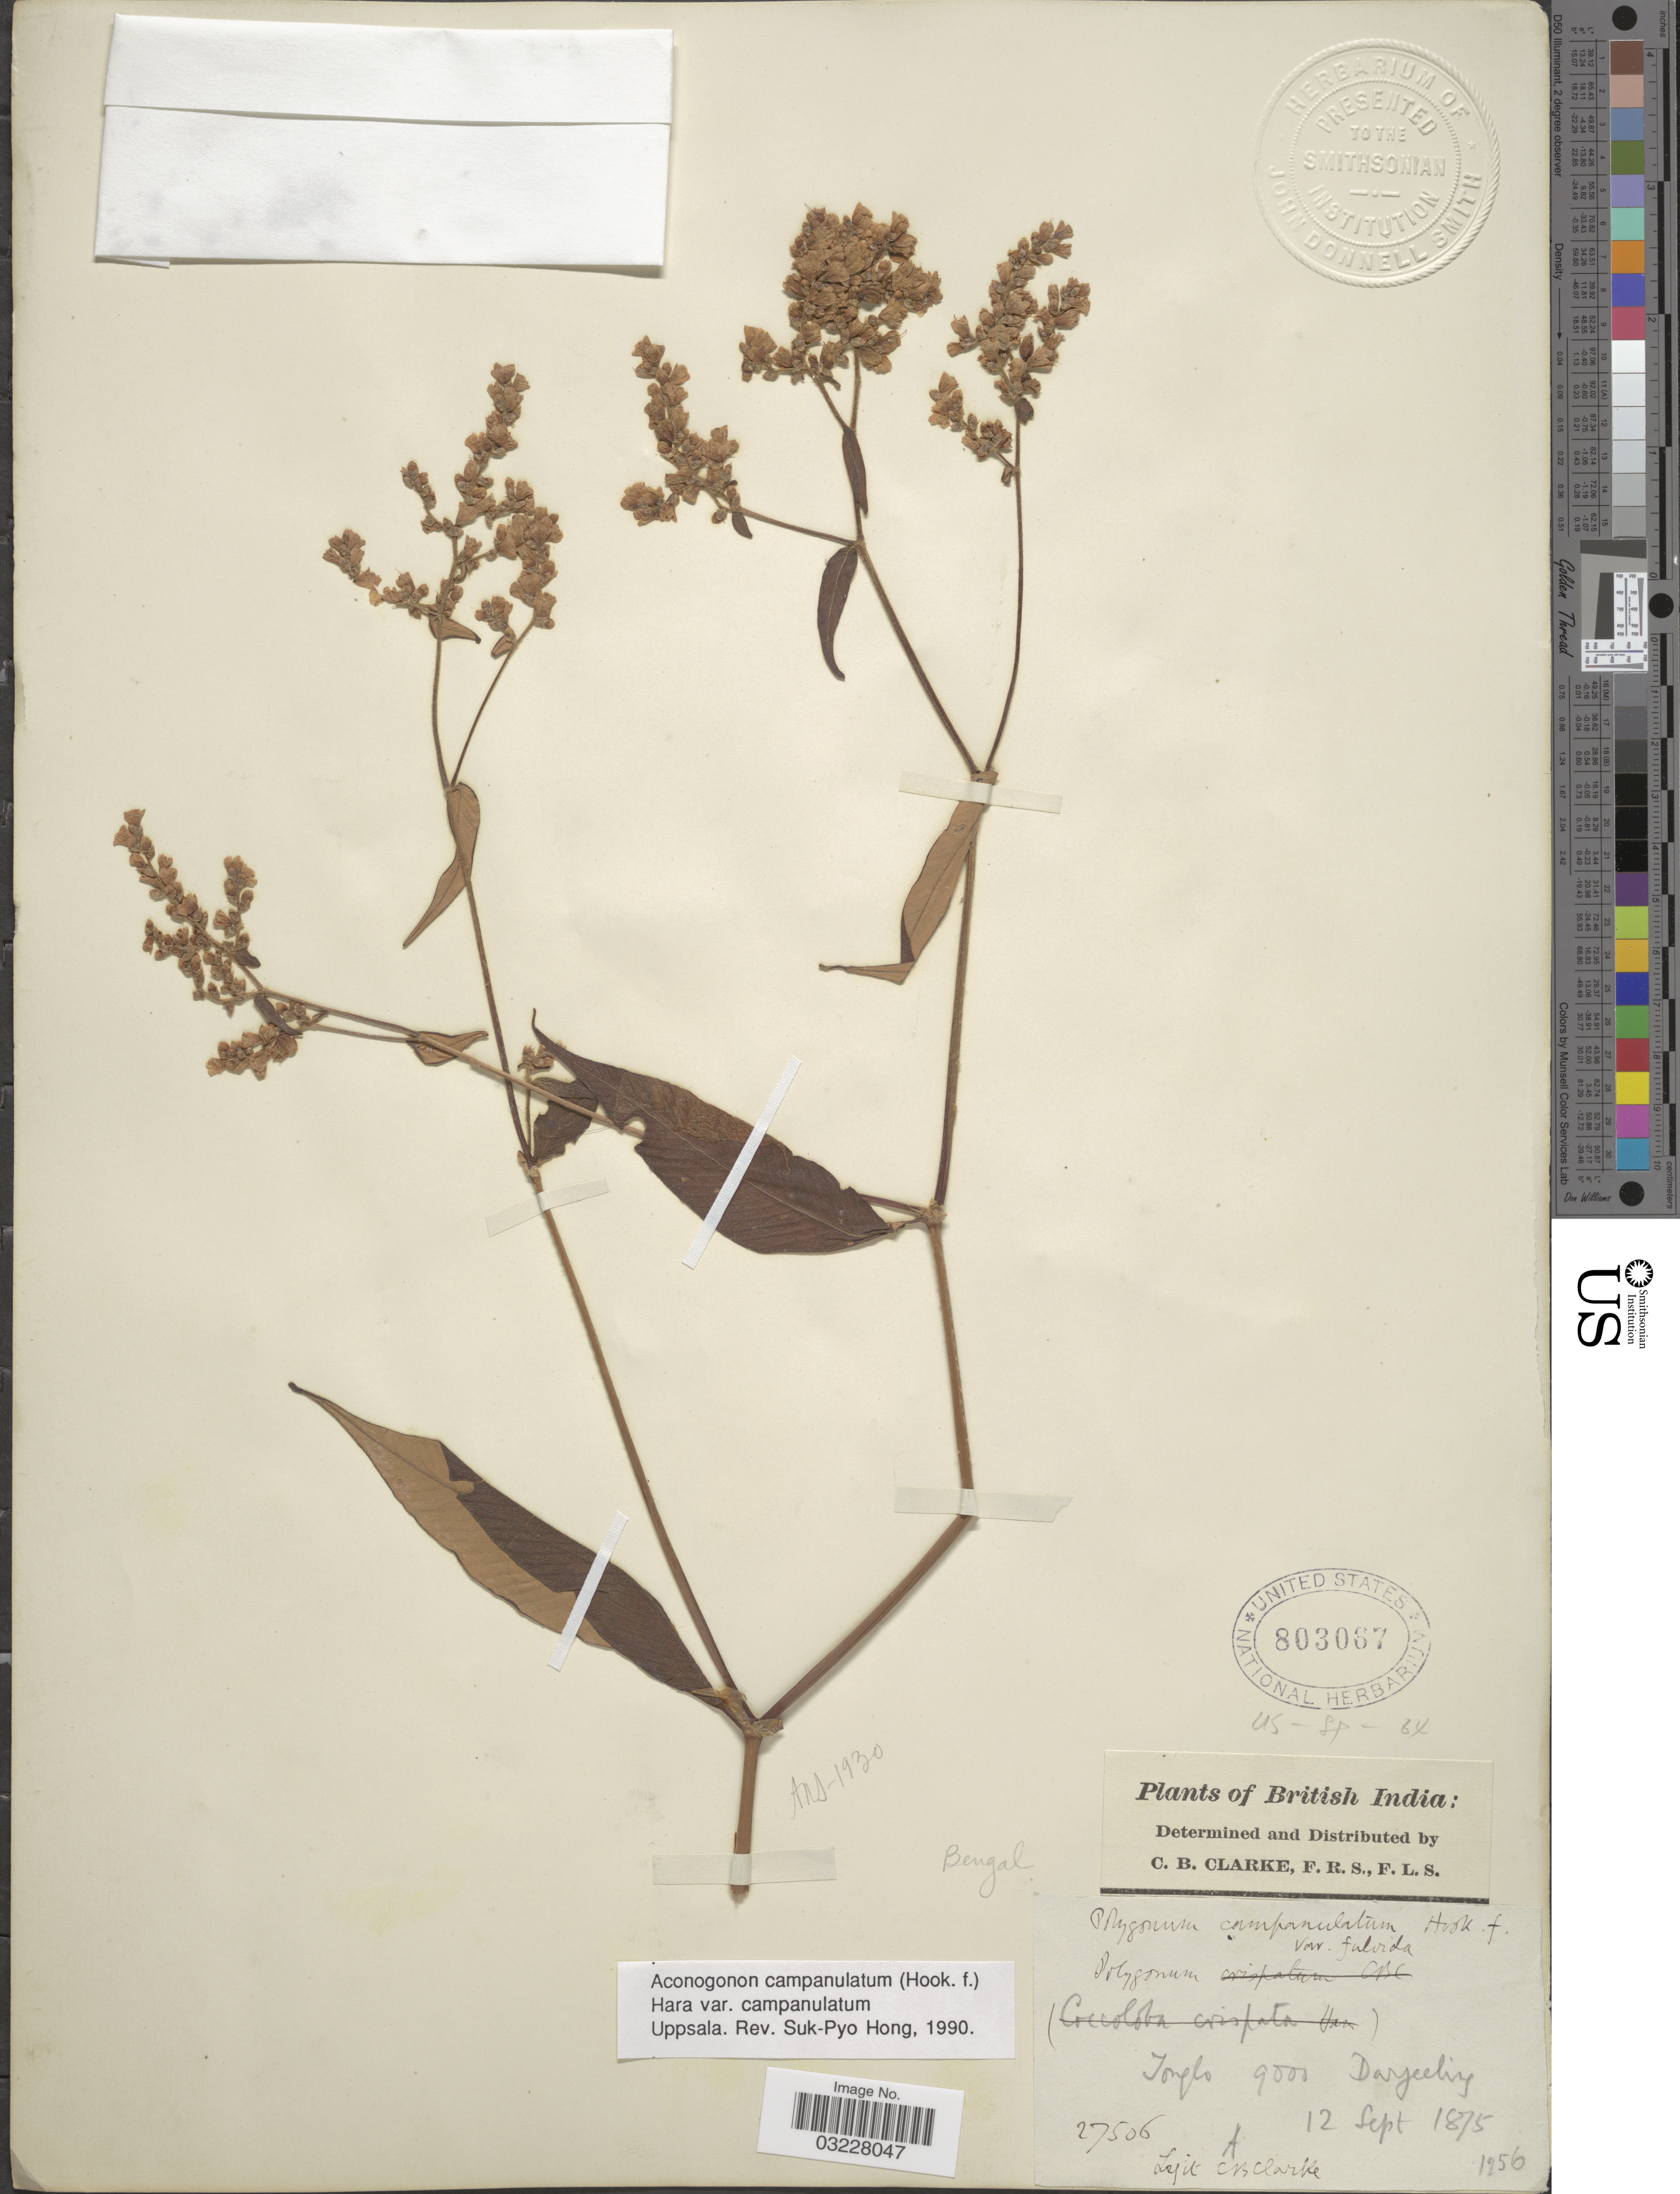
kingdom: Plantae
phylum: Tracheophyta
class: Magnoliopsida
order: Caryophyllales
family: Polygonaceae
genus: Koenigia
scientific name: Koenigia campanulata var. campanulata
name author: (Hook. f.) T.M. Schust. & Reveal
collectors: C. B. Clarke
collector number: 27506 A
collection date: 1875-09-12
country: India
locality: British India. Jonglo, Darjeeling. Bengal.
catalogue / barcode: US 803067